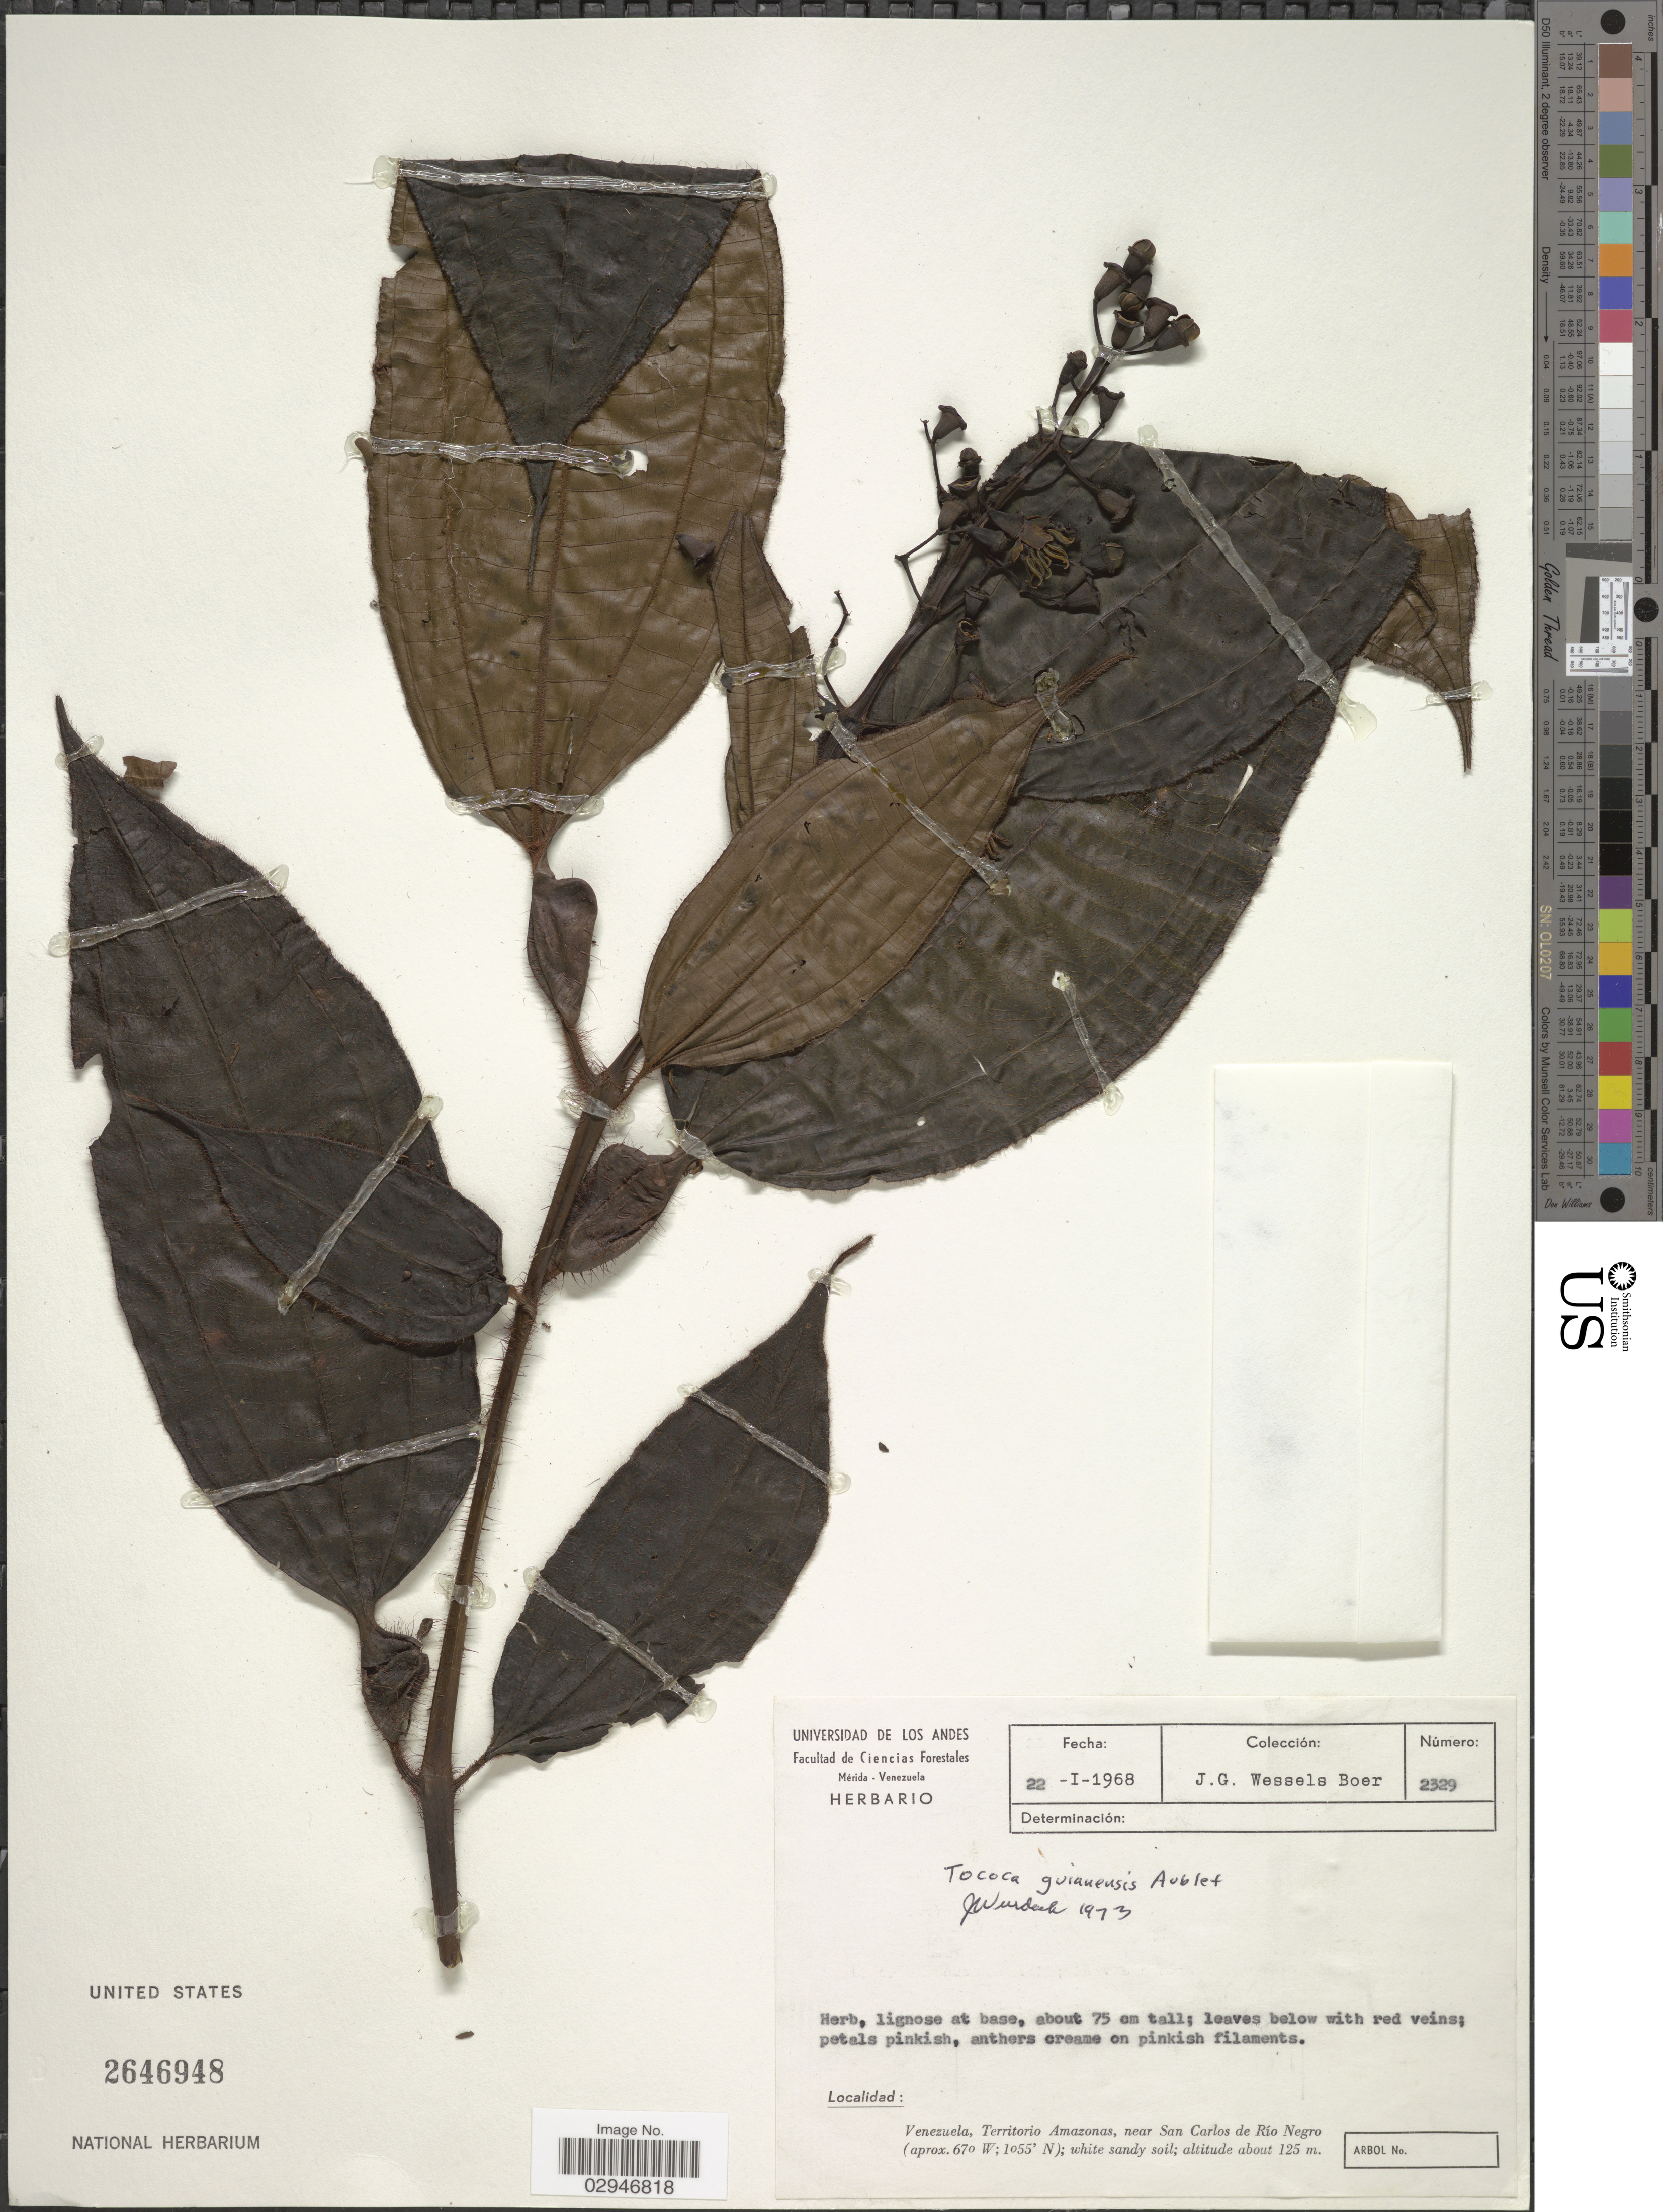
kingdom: Plantae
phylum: Tracheophyta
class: Magnoliopsida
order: Myrtales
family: Melastomataceae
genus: Tococa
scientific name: Tococa guianensis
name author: Aubl.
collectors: J. G. Wessels Boer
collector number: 2329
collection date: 1968-01-22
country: Venezuela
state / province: Amazonas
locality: Territorio Amazonas, near San Carlos de Río Negro.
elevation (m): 125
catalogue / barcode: US 2646948